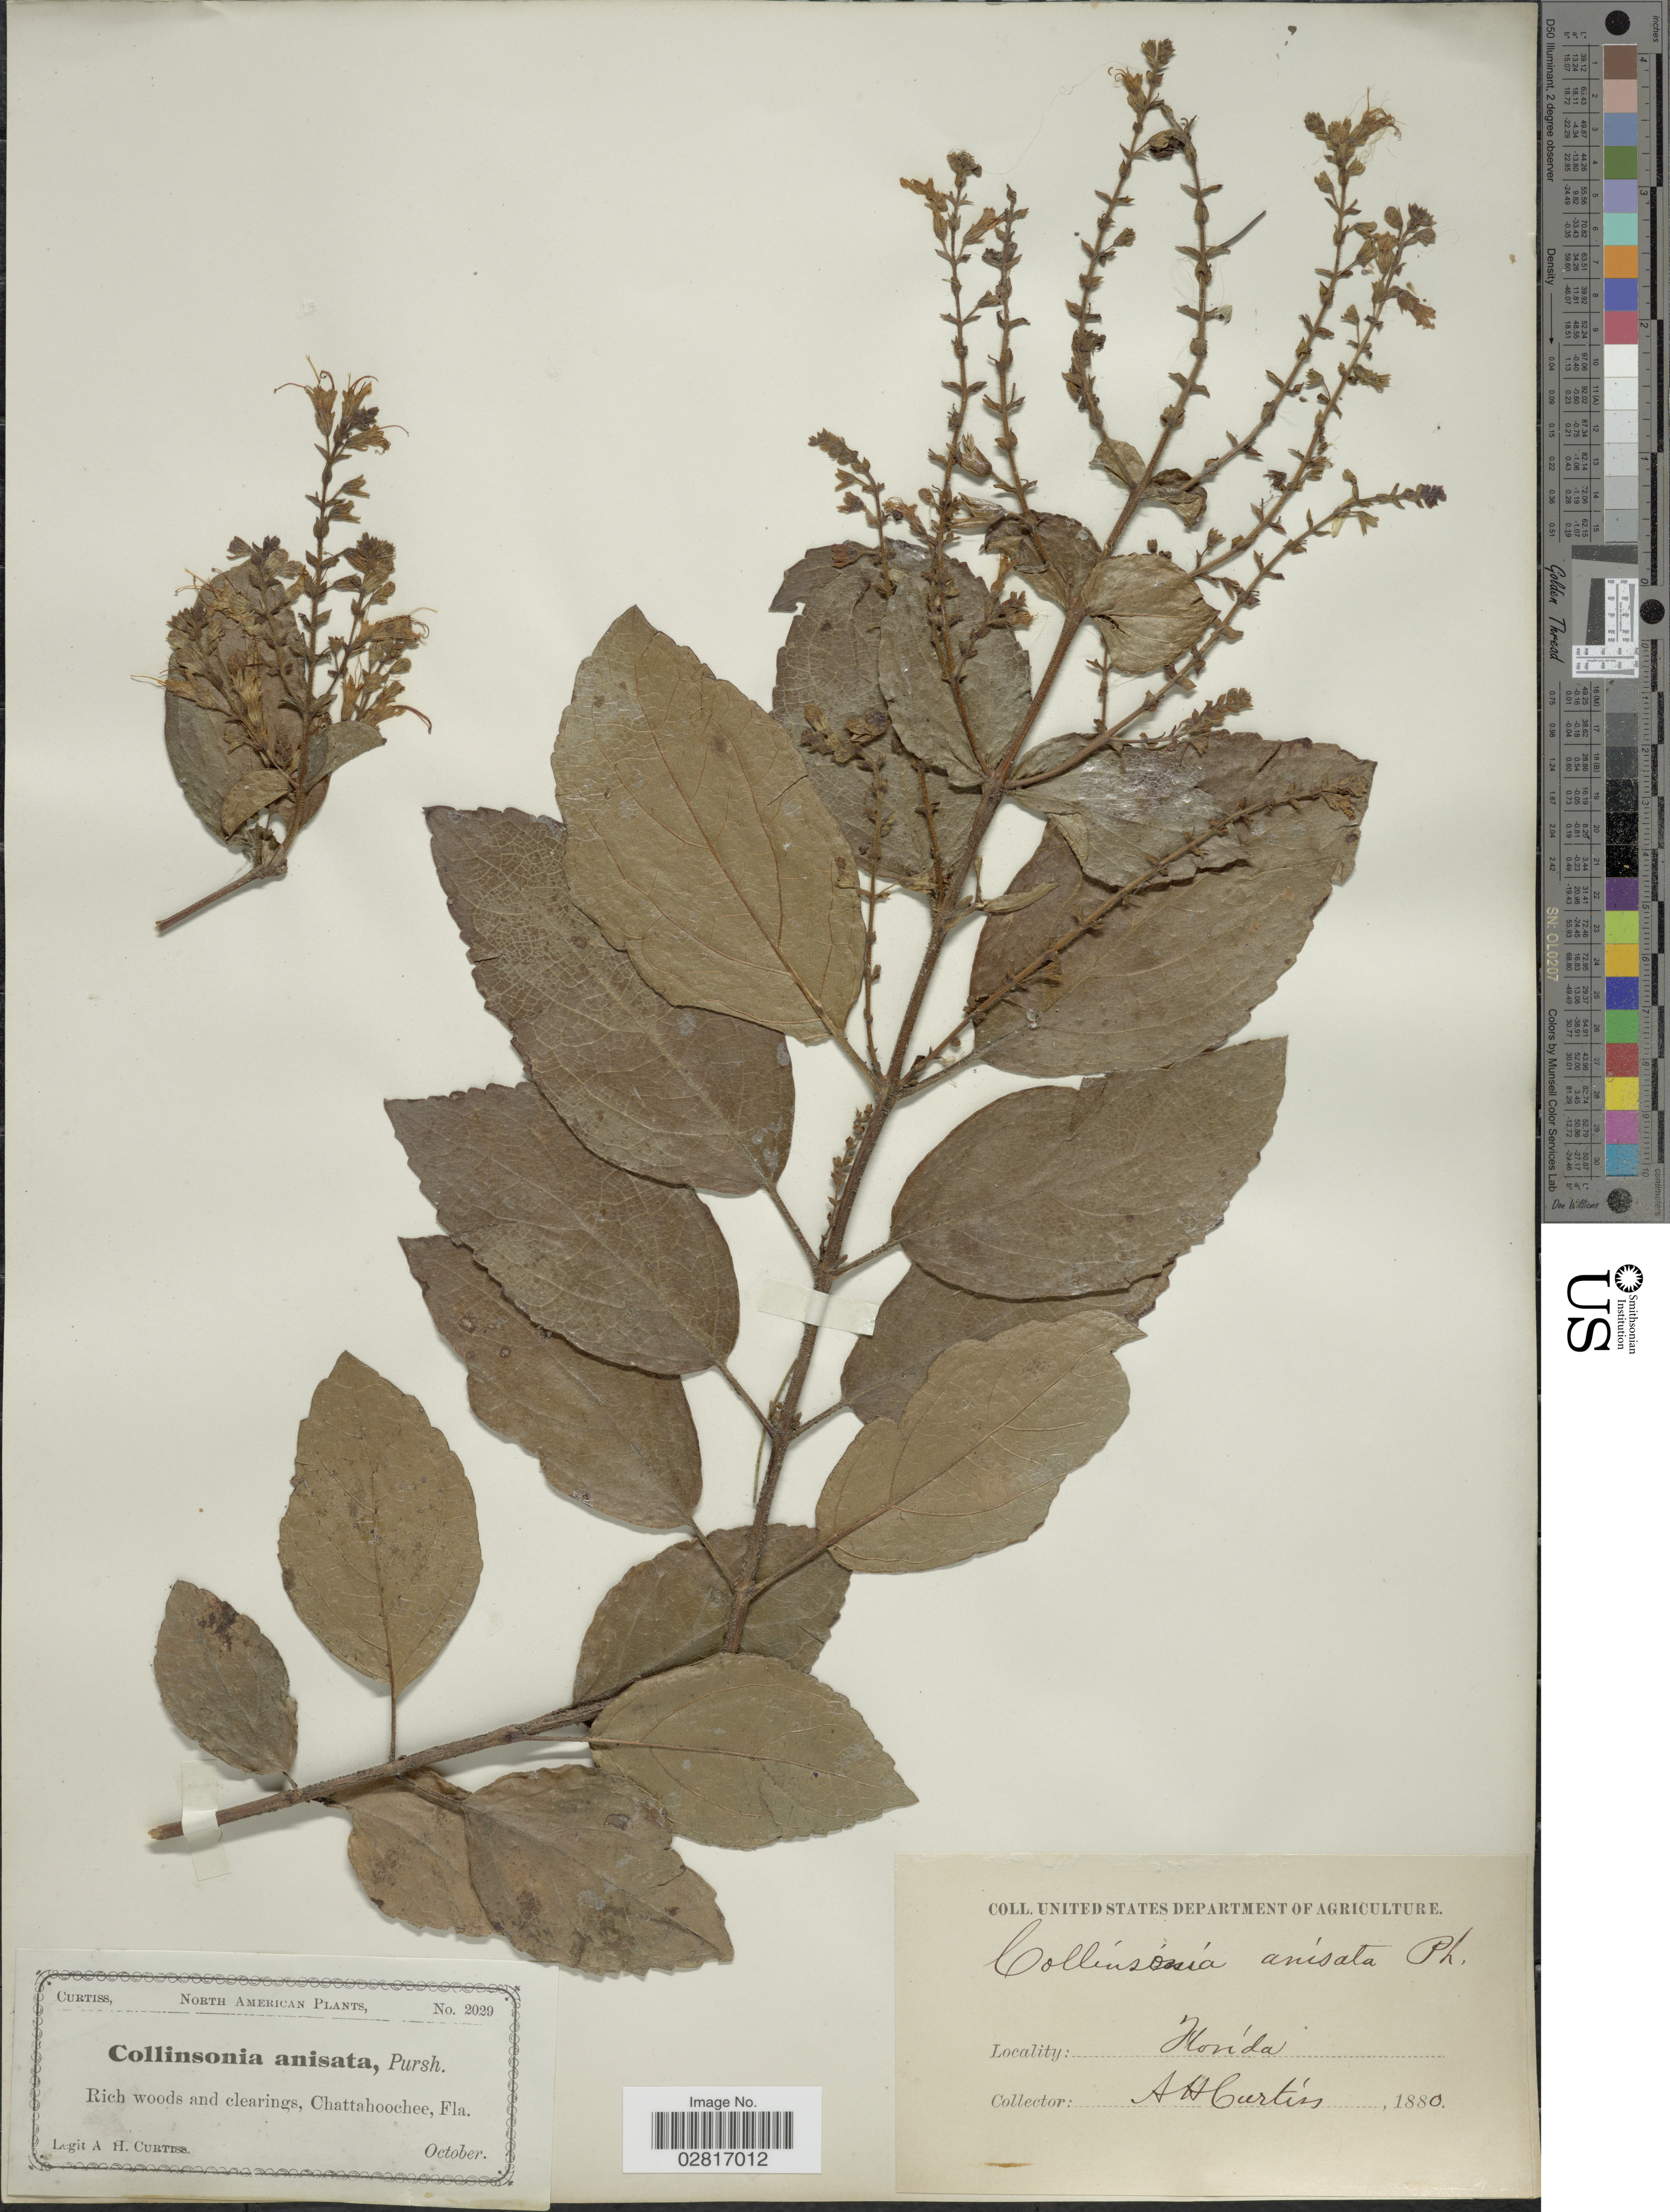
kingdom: Plantae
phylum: Tracheophyta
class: Magnoliopsida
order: Lamiales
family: Lamiaceae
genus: Collinsonia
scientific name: Collinsonia anisata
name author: Sims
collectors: A. H. Curtiss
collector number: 2029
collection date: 1880-10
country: United States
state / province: Florida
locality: Chattahoochee, Fla.